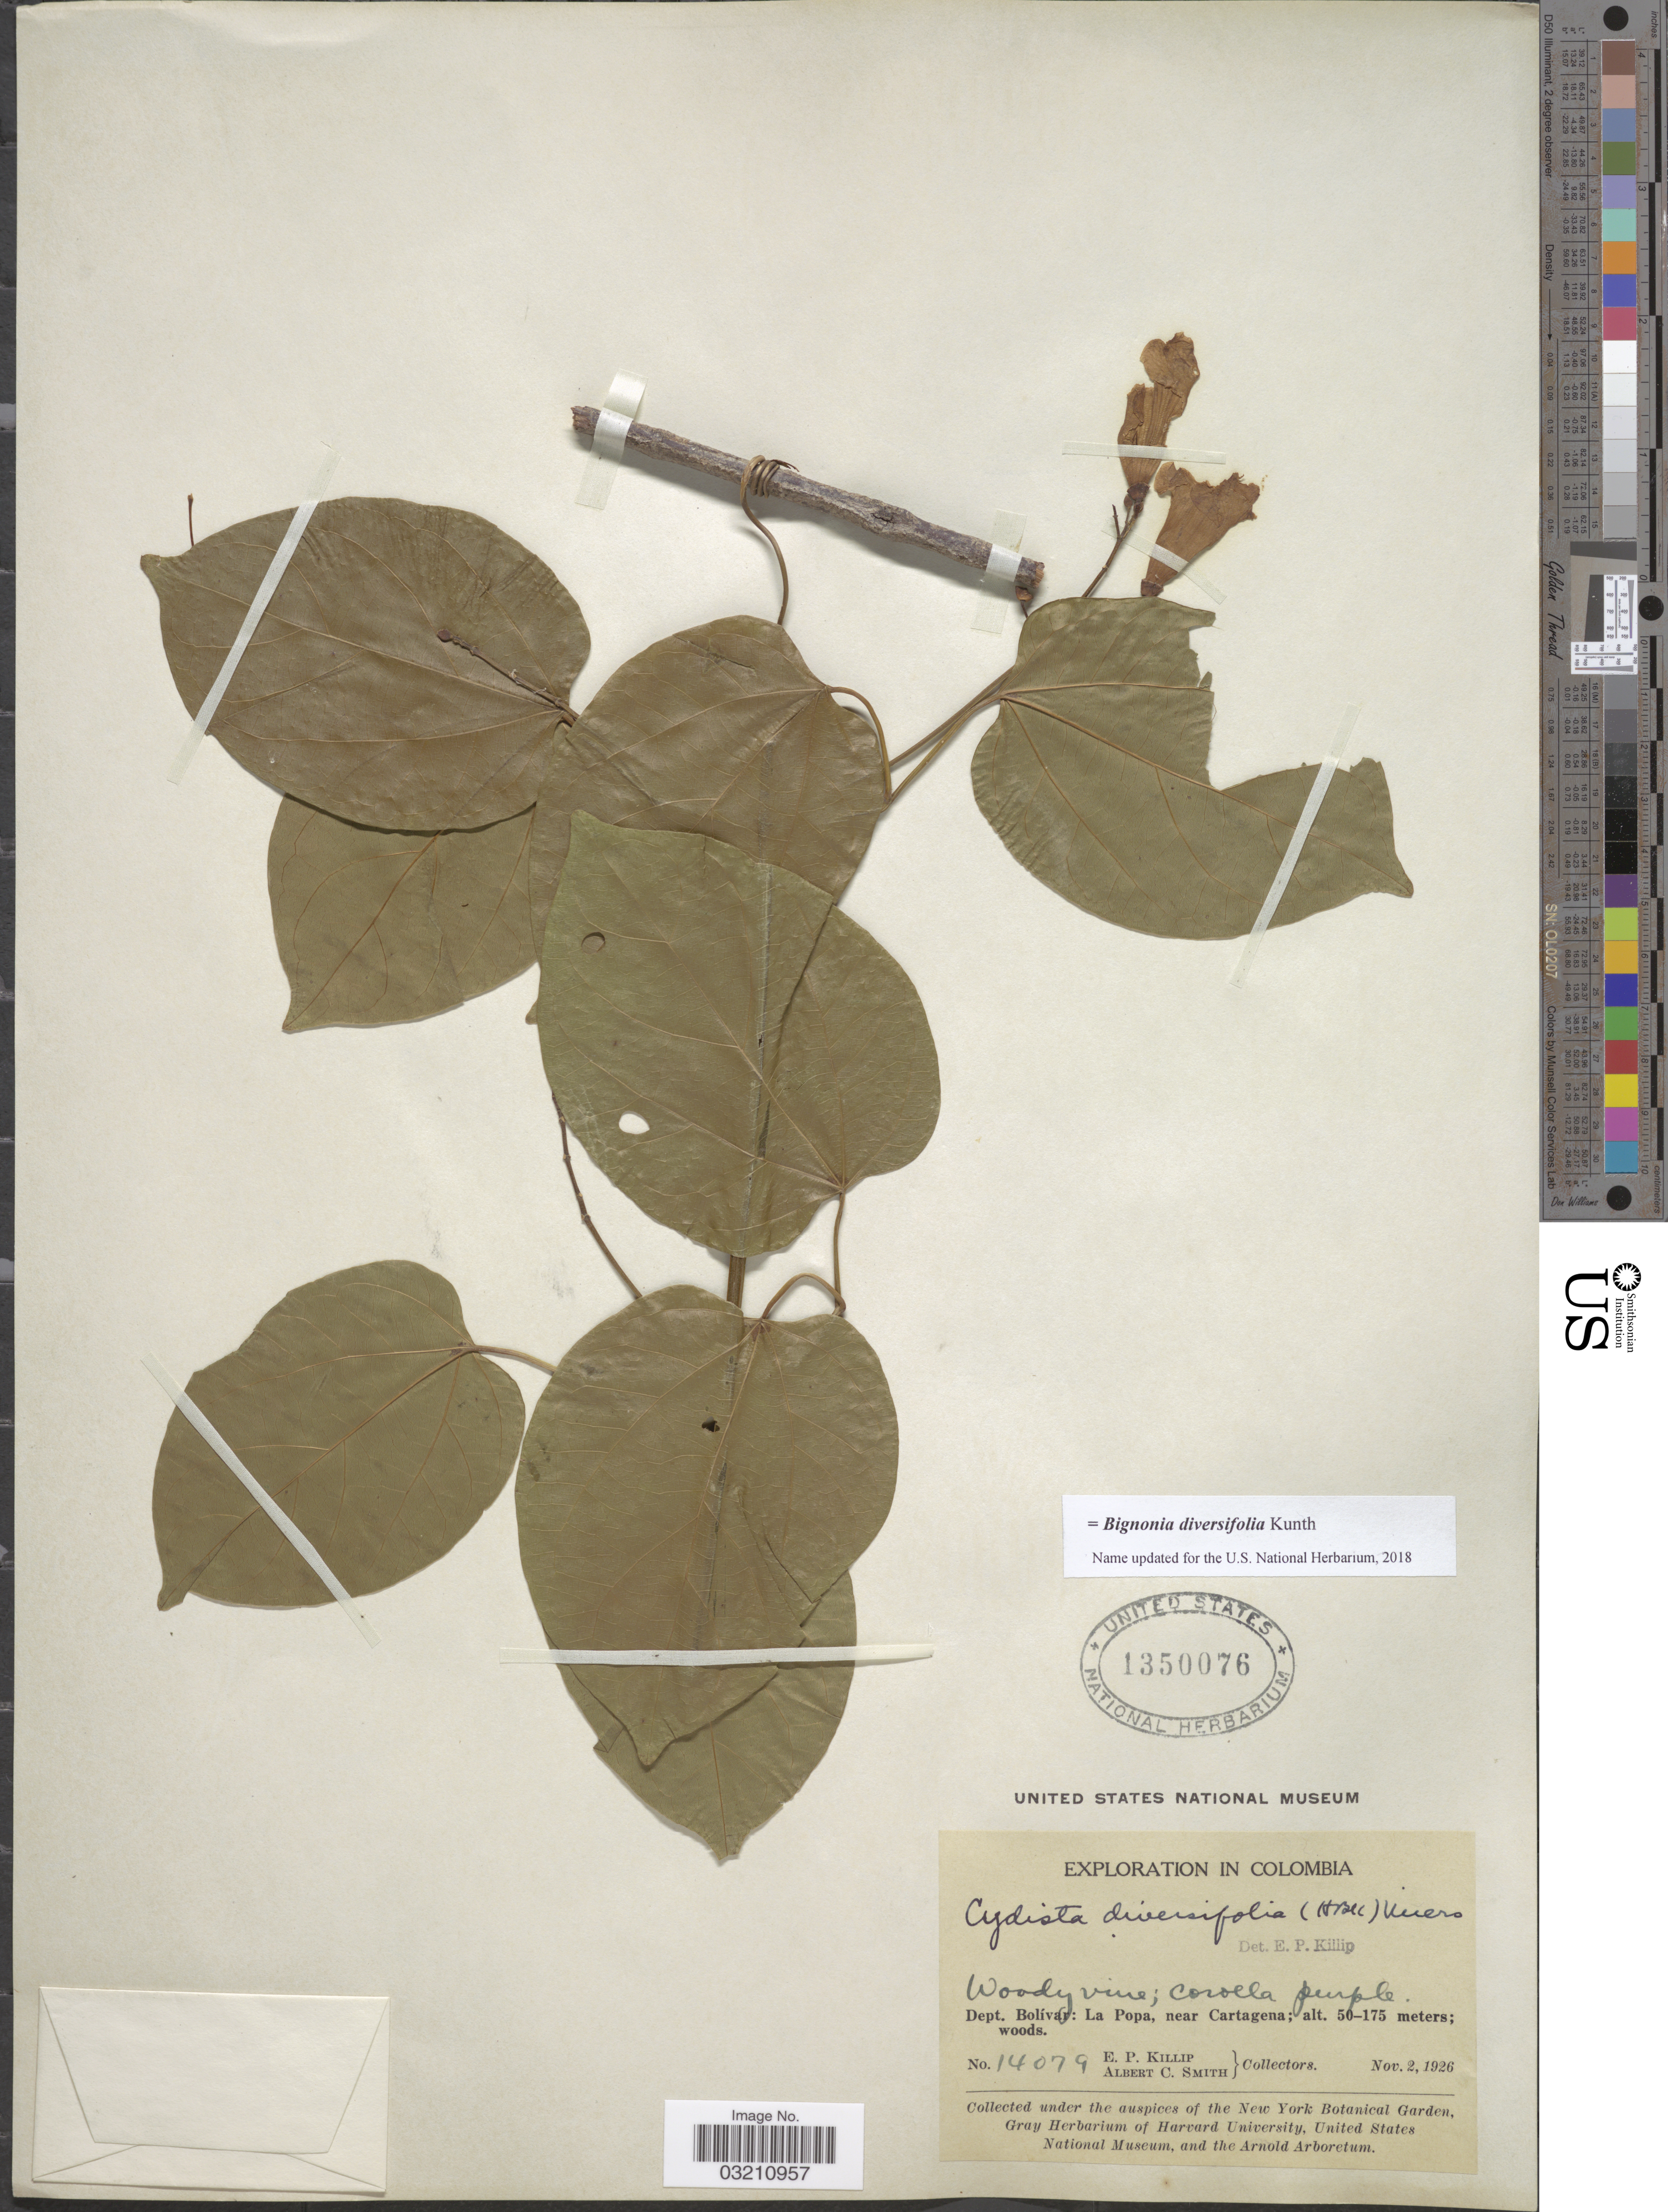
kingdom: Plantae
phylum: Tracheophyta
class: Magnoliopsida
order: Lamiales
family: Bignoniaceae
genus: Bignonia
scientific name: Bignonia diversifolia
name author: Kunth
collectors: E. P. Killip & A. C. Smith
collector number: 14079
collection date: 1926-11-02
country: Colombia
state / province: Bolívar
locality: Dept. Bolívar: La Popa, near Cartagena.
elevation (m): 50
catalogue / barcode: US 1350076